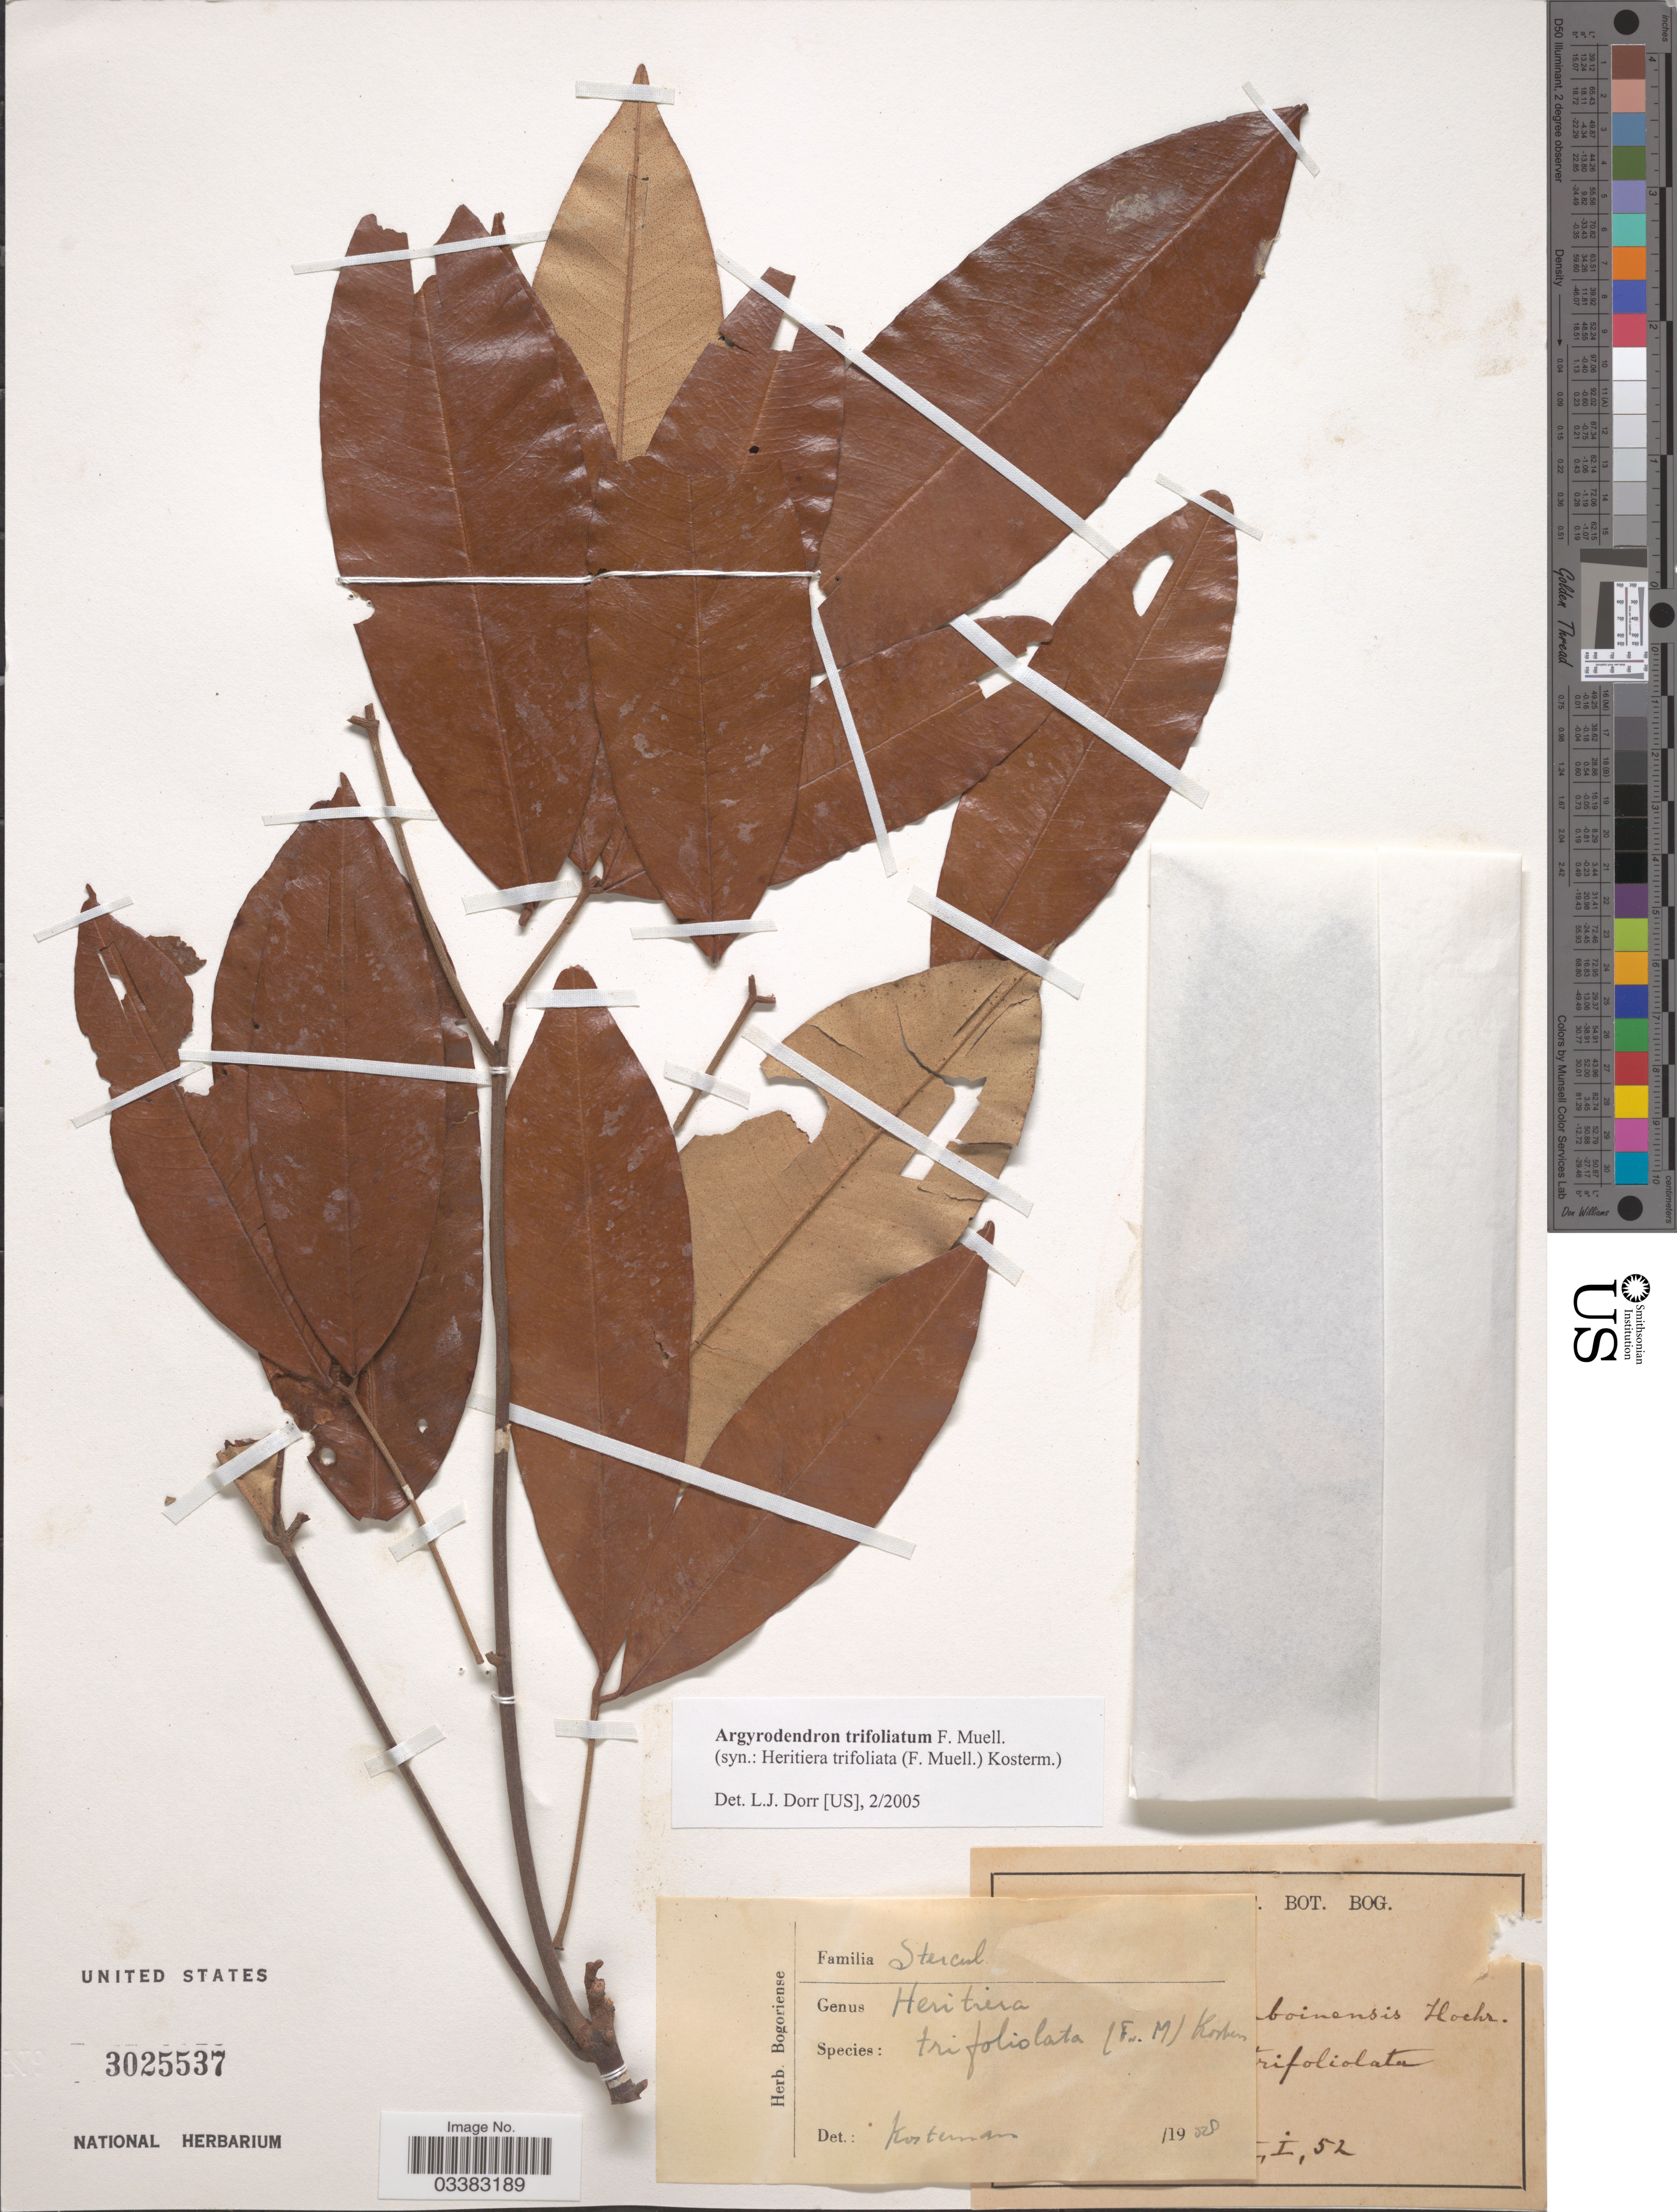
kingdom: Plantae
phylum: Tracheophyta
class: Magnoliopsida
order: Malvales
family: Malvaceae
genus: Argyrodendron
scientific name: Argyrodendron trifoliolatum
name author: F. Muell.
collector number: !, I, 52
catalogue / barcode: US 3025537